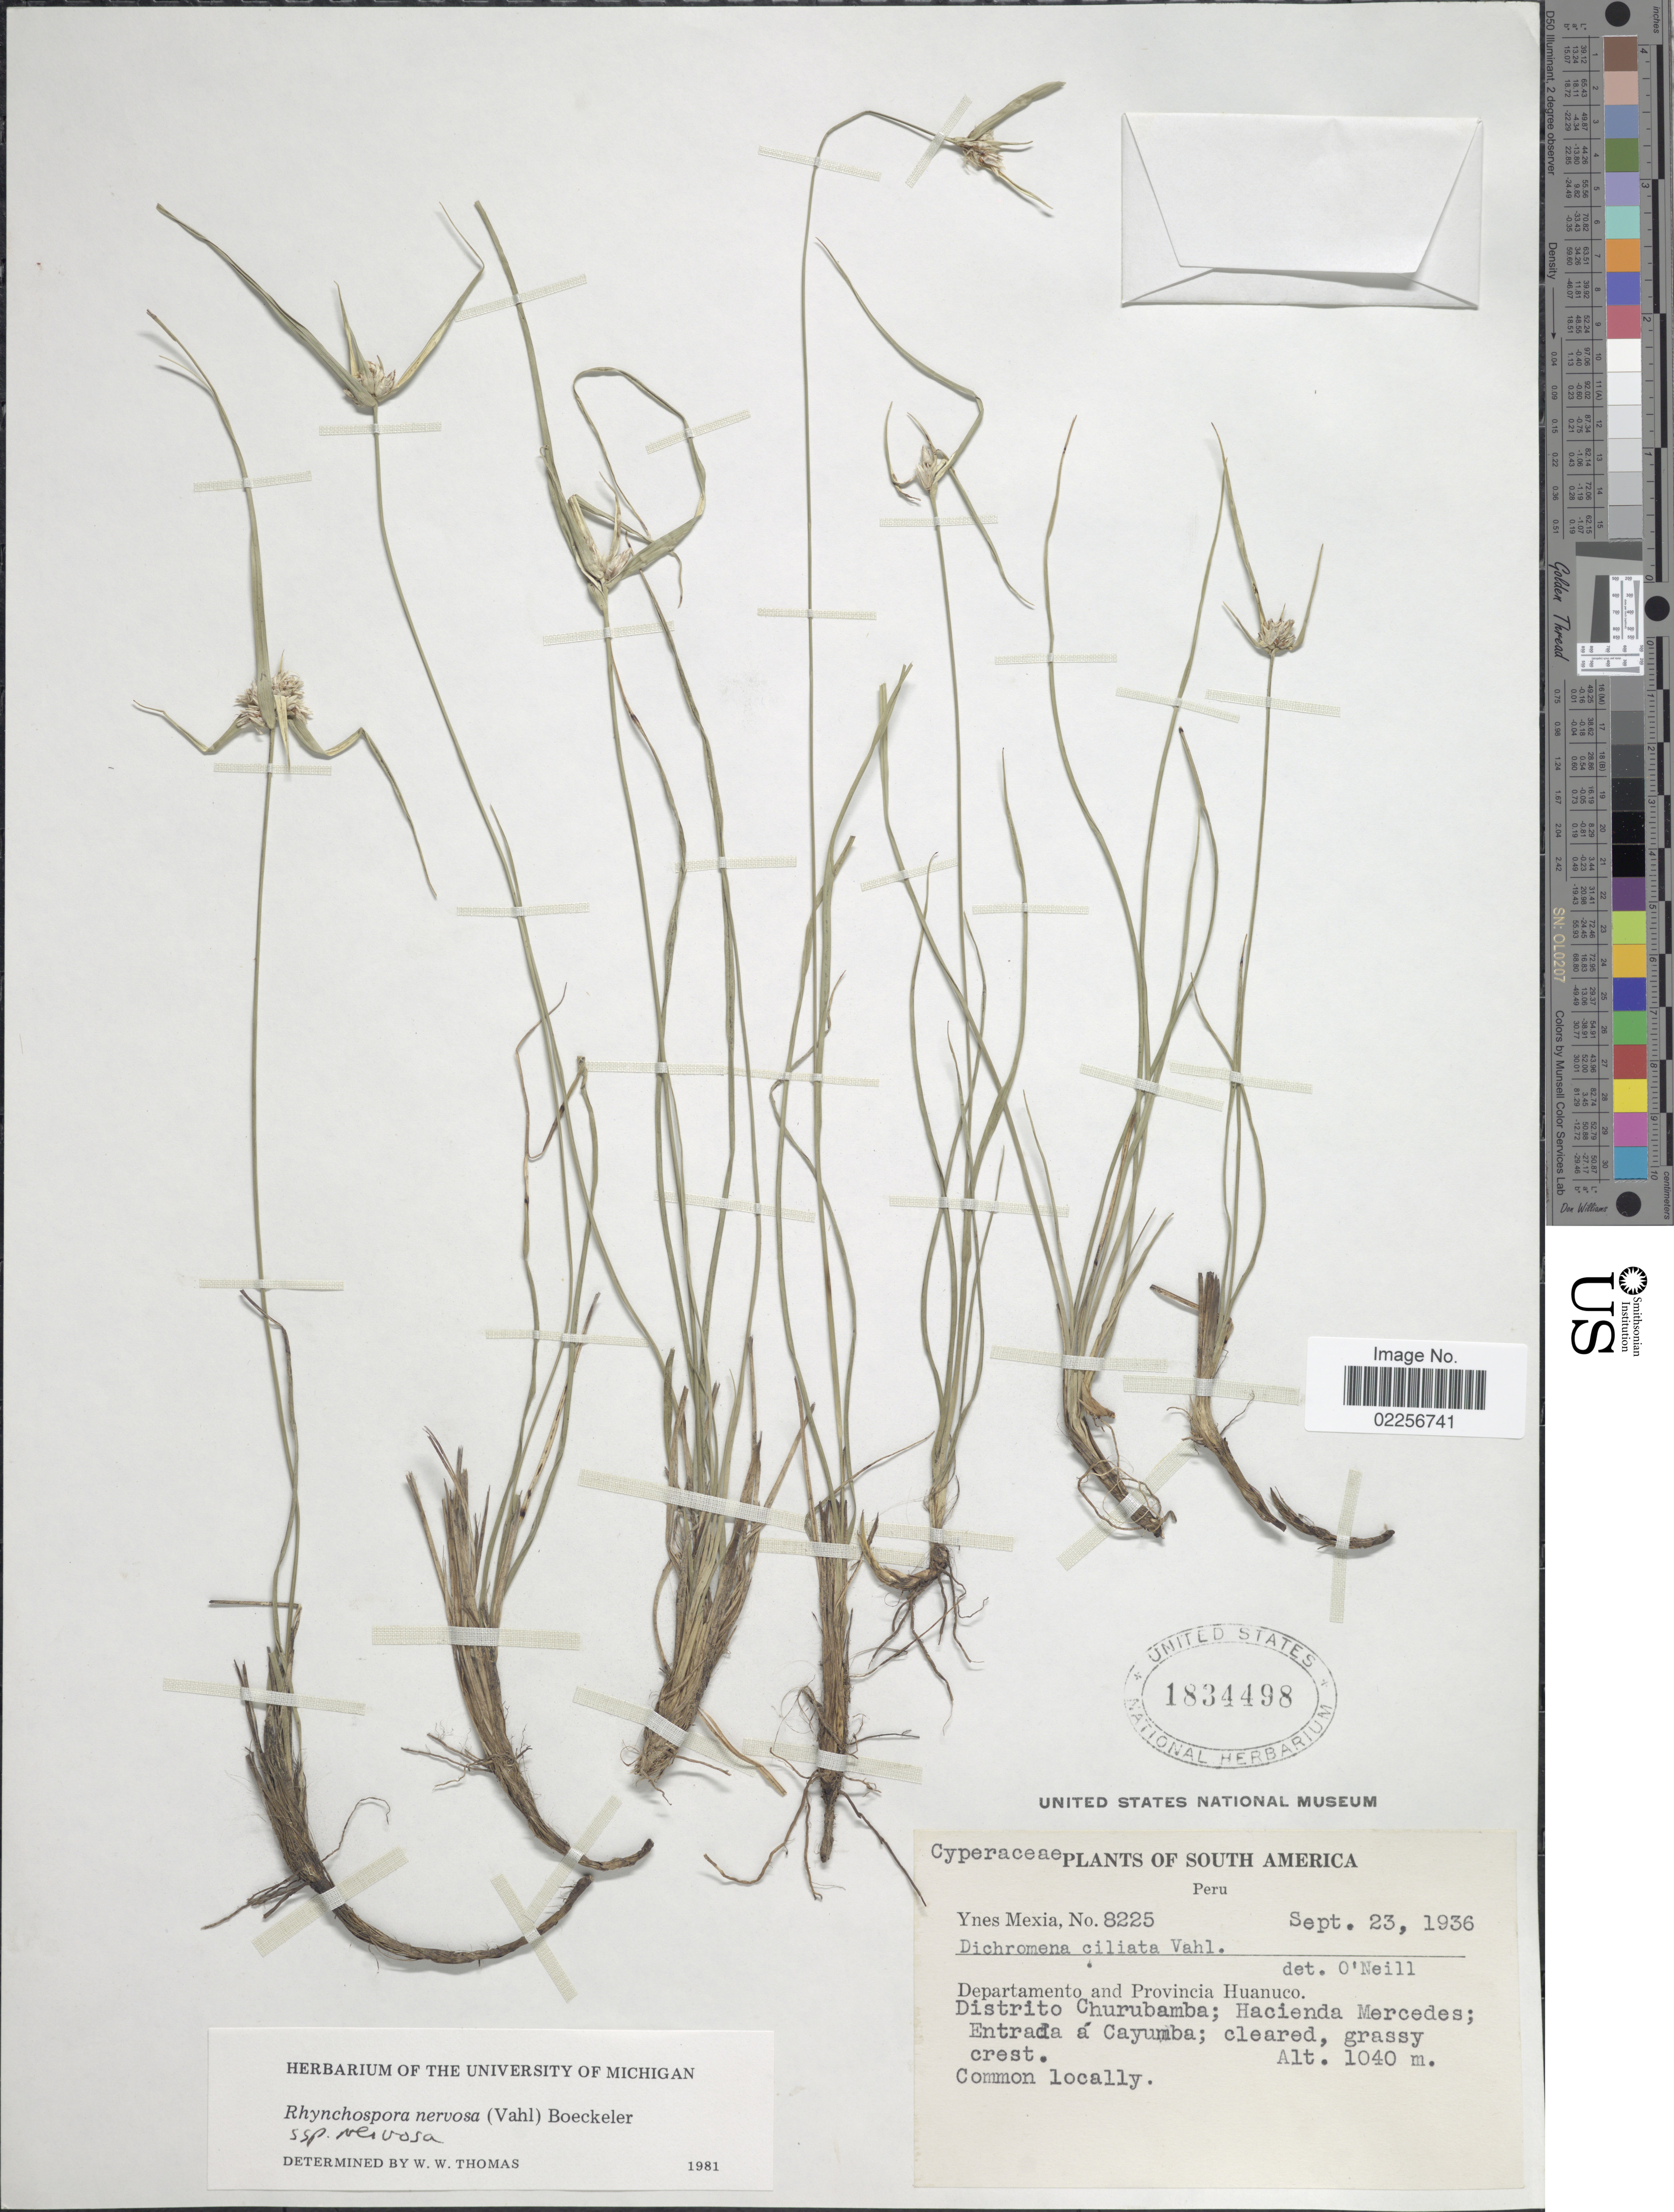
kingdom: Plantae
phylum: Tracheophyta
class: Liliopsida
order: Poales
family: Cyperaceae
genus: Rhynchospora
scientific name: Rhynchospora nervosa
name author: (Vahl) Boeckeler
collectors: Y. Mexia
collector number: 8225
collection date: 1936-09-23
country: Peru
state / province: Huánuco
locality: Departamento & Provincia Huanuco, Distrito Churubamba, Hacienda Mercedes, entrada a Cayumba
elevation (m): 1040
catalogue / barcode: US 1834498